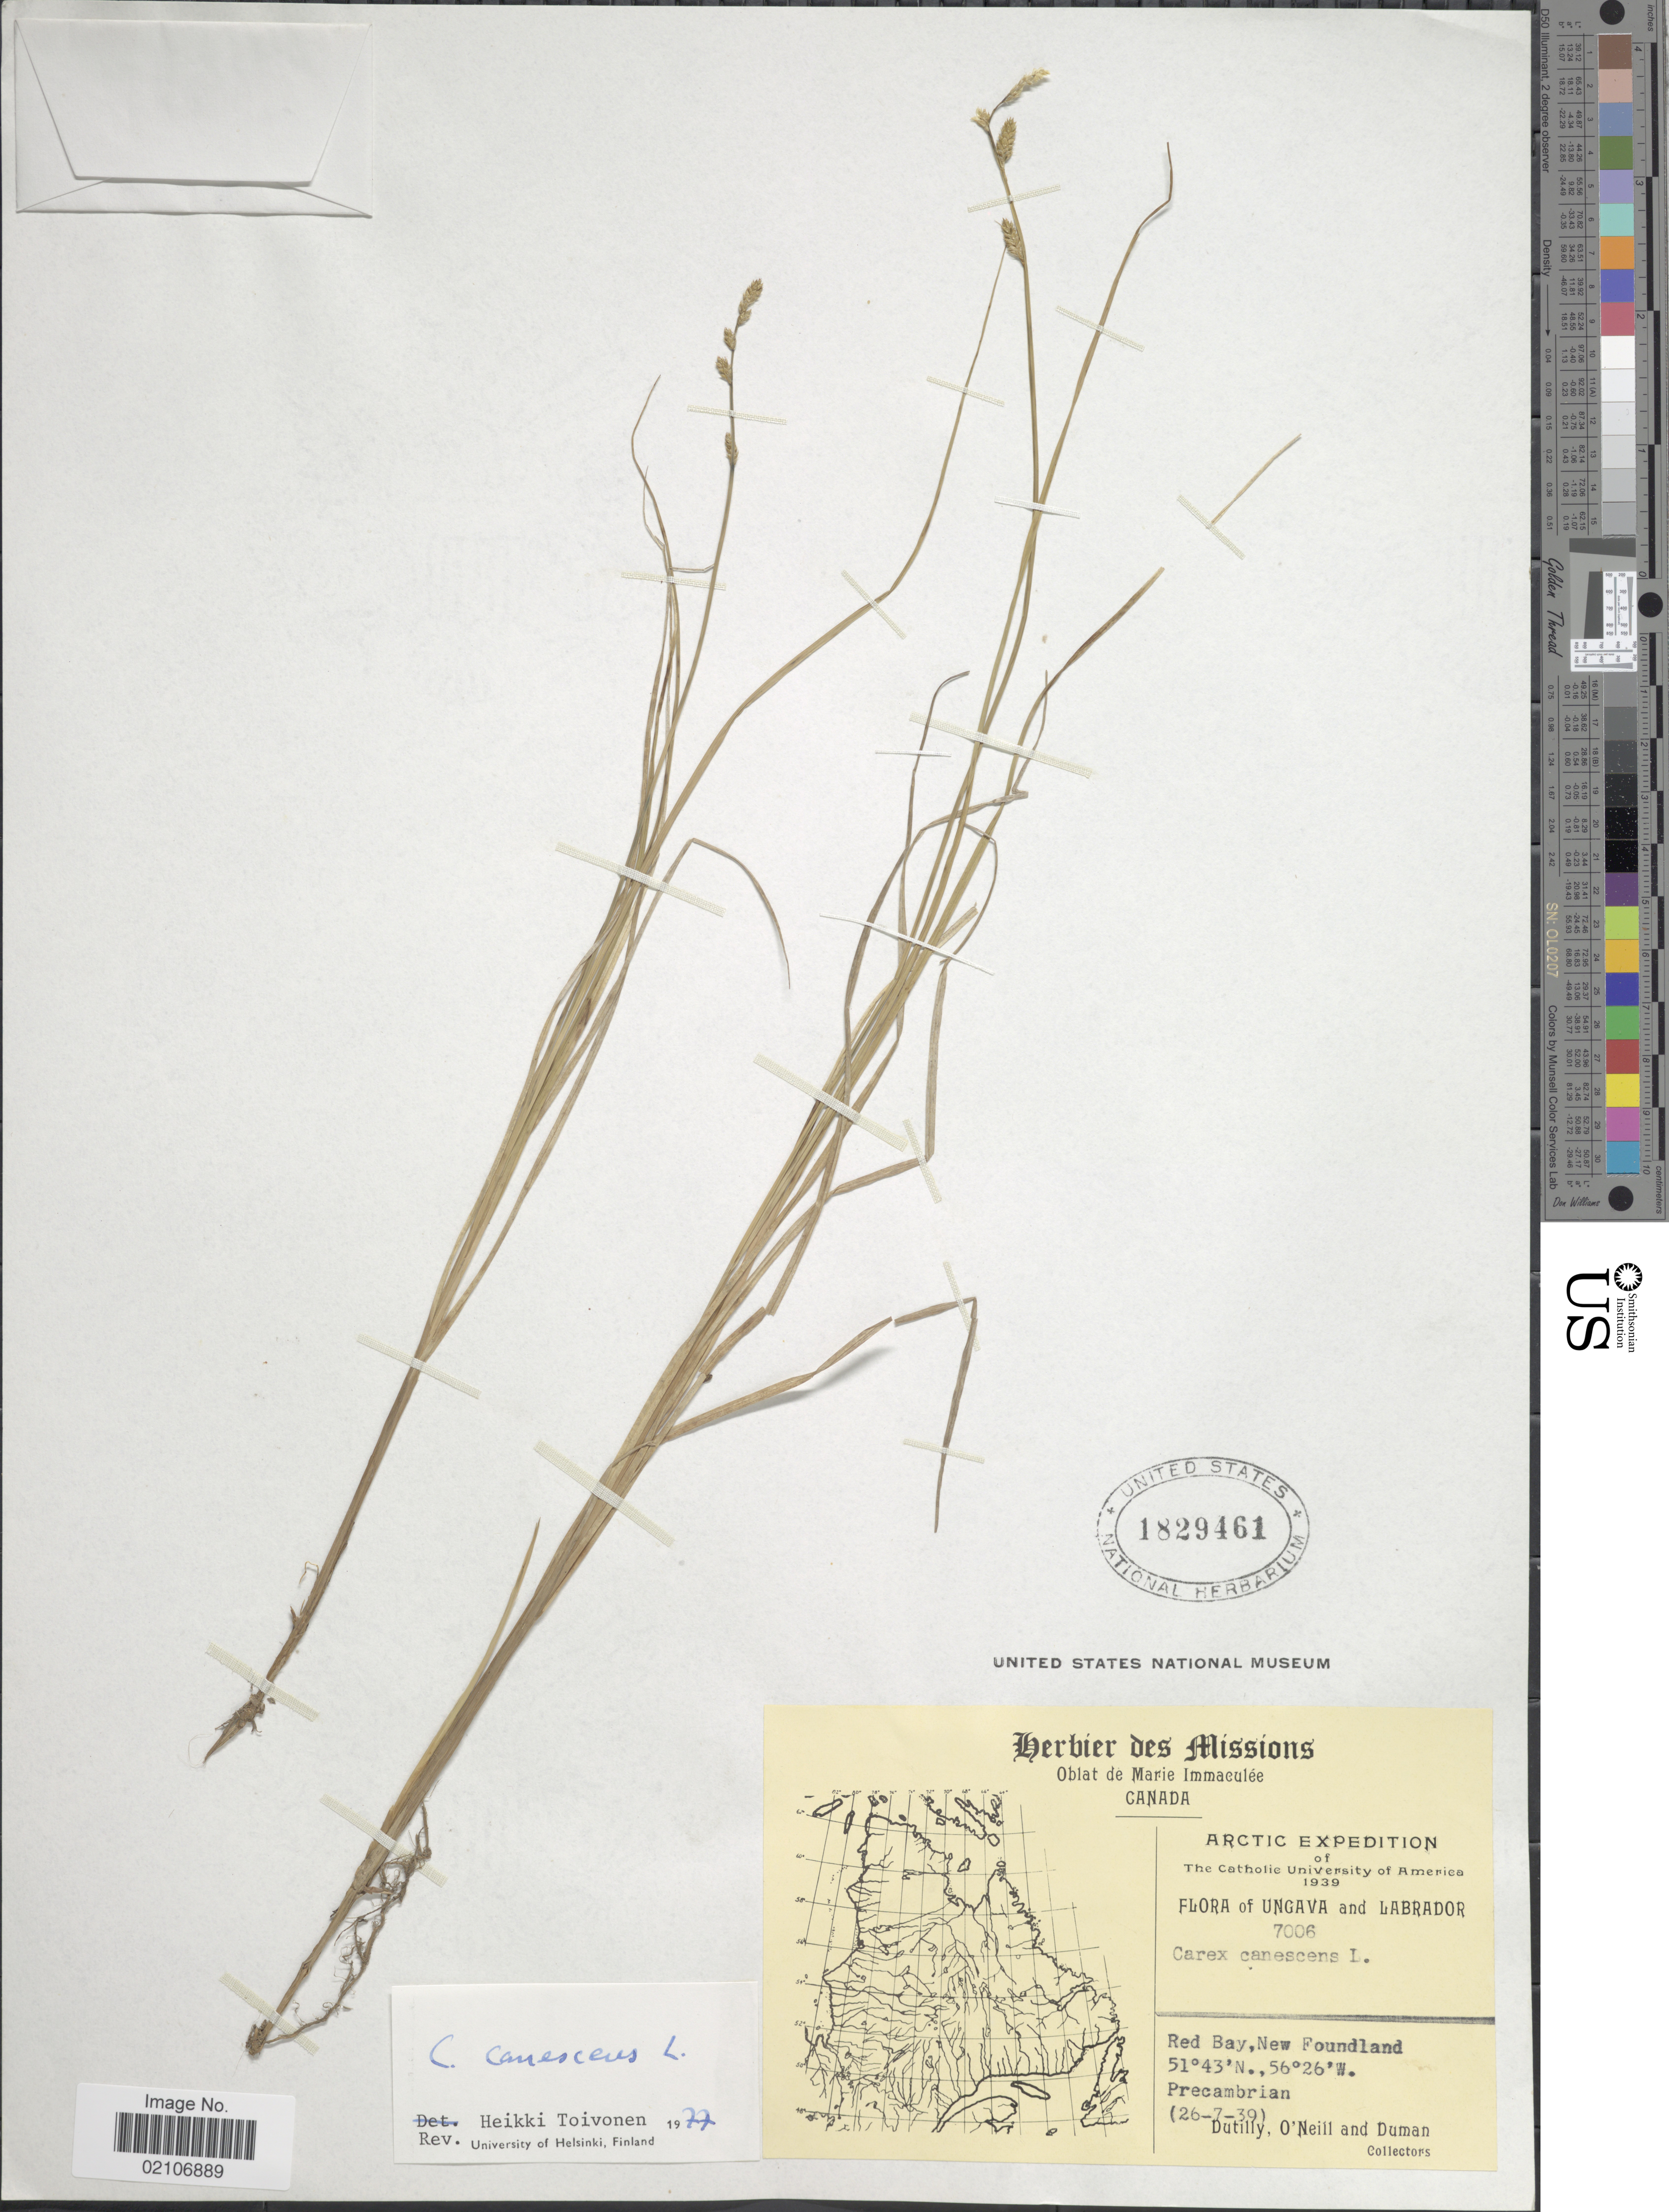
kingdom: Plantae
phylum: Tracheophyta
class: Liliopsida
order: Poales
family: Cyperaceae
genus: Carex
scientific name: Carex canescens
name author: L.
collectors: -. Dutilly, -. O'Neill & -. Duman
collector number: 7006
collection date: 1939-07-26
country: Canada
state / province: Newfoundland and Labrador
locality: Arctic, Red Bay, New Founland. Precambrian.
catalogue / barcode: US 1829461